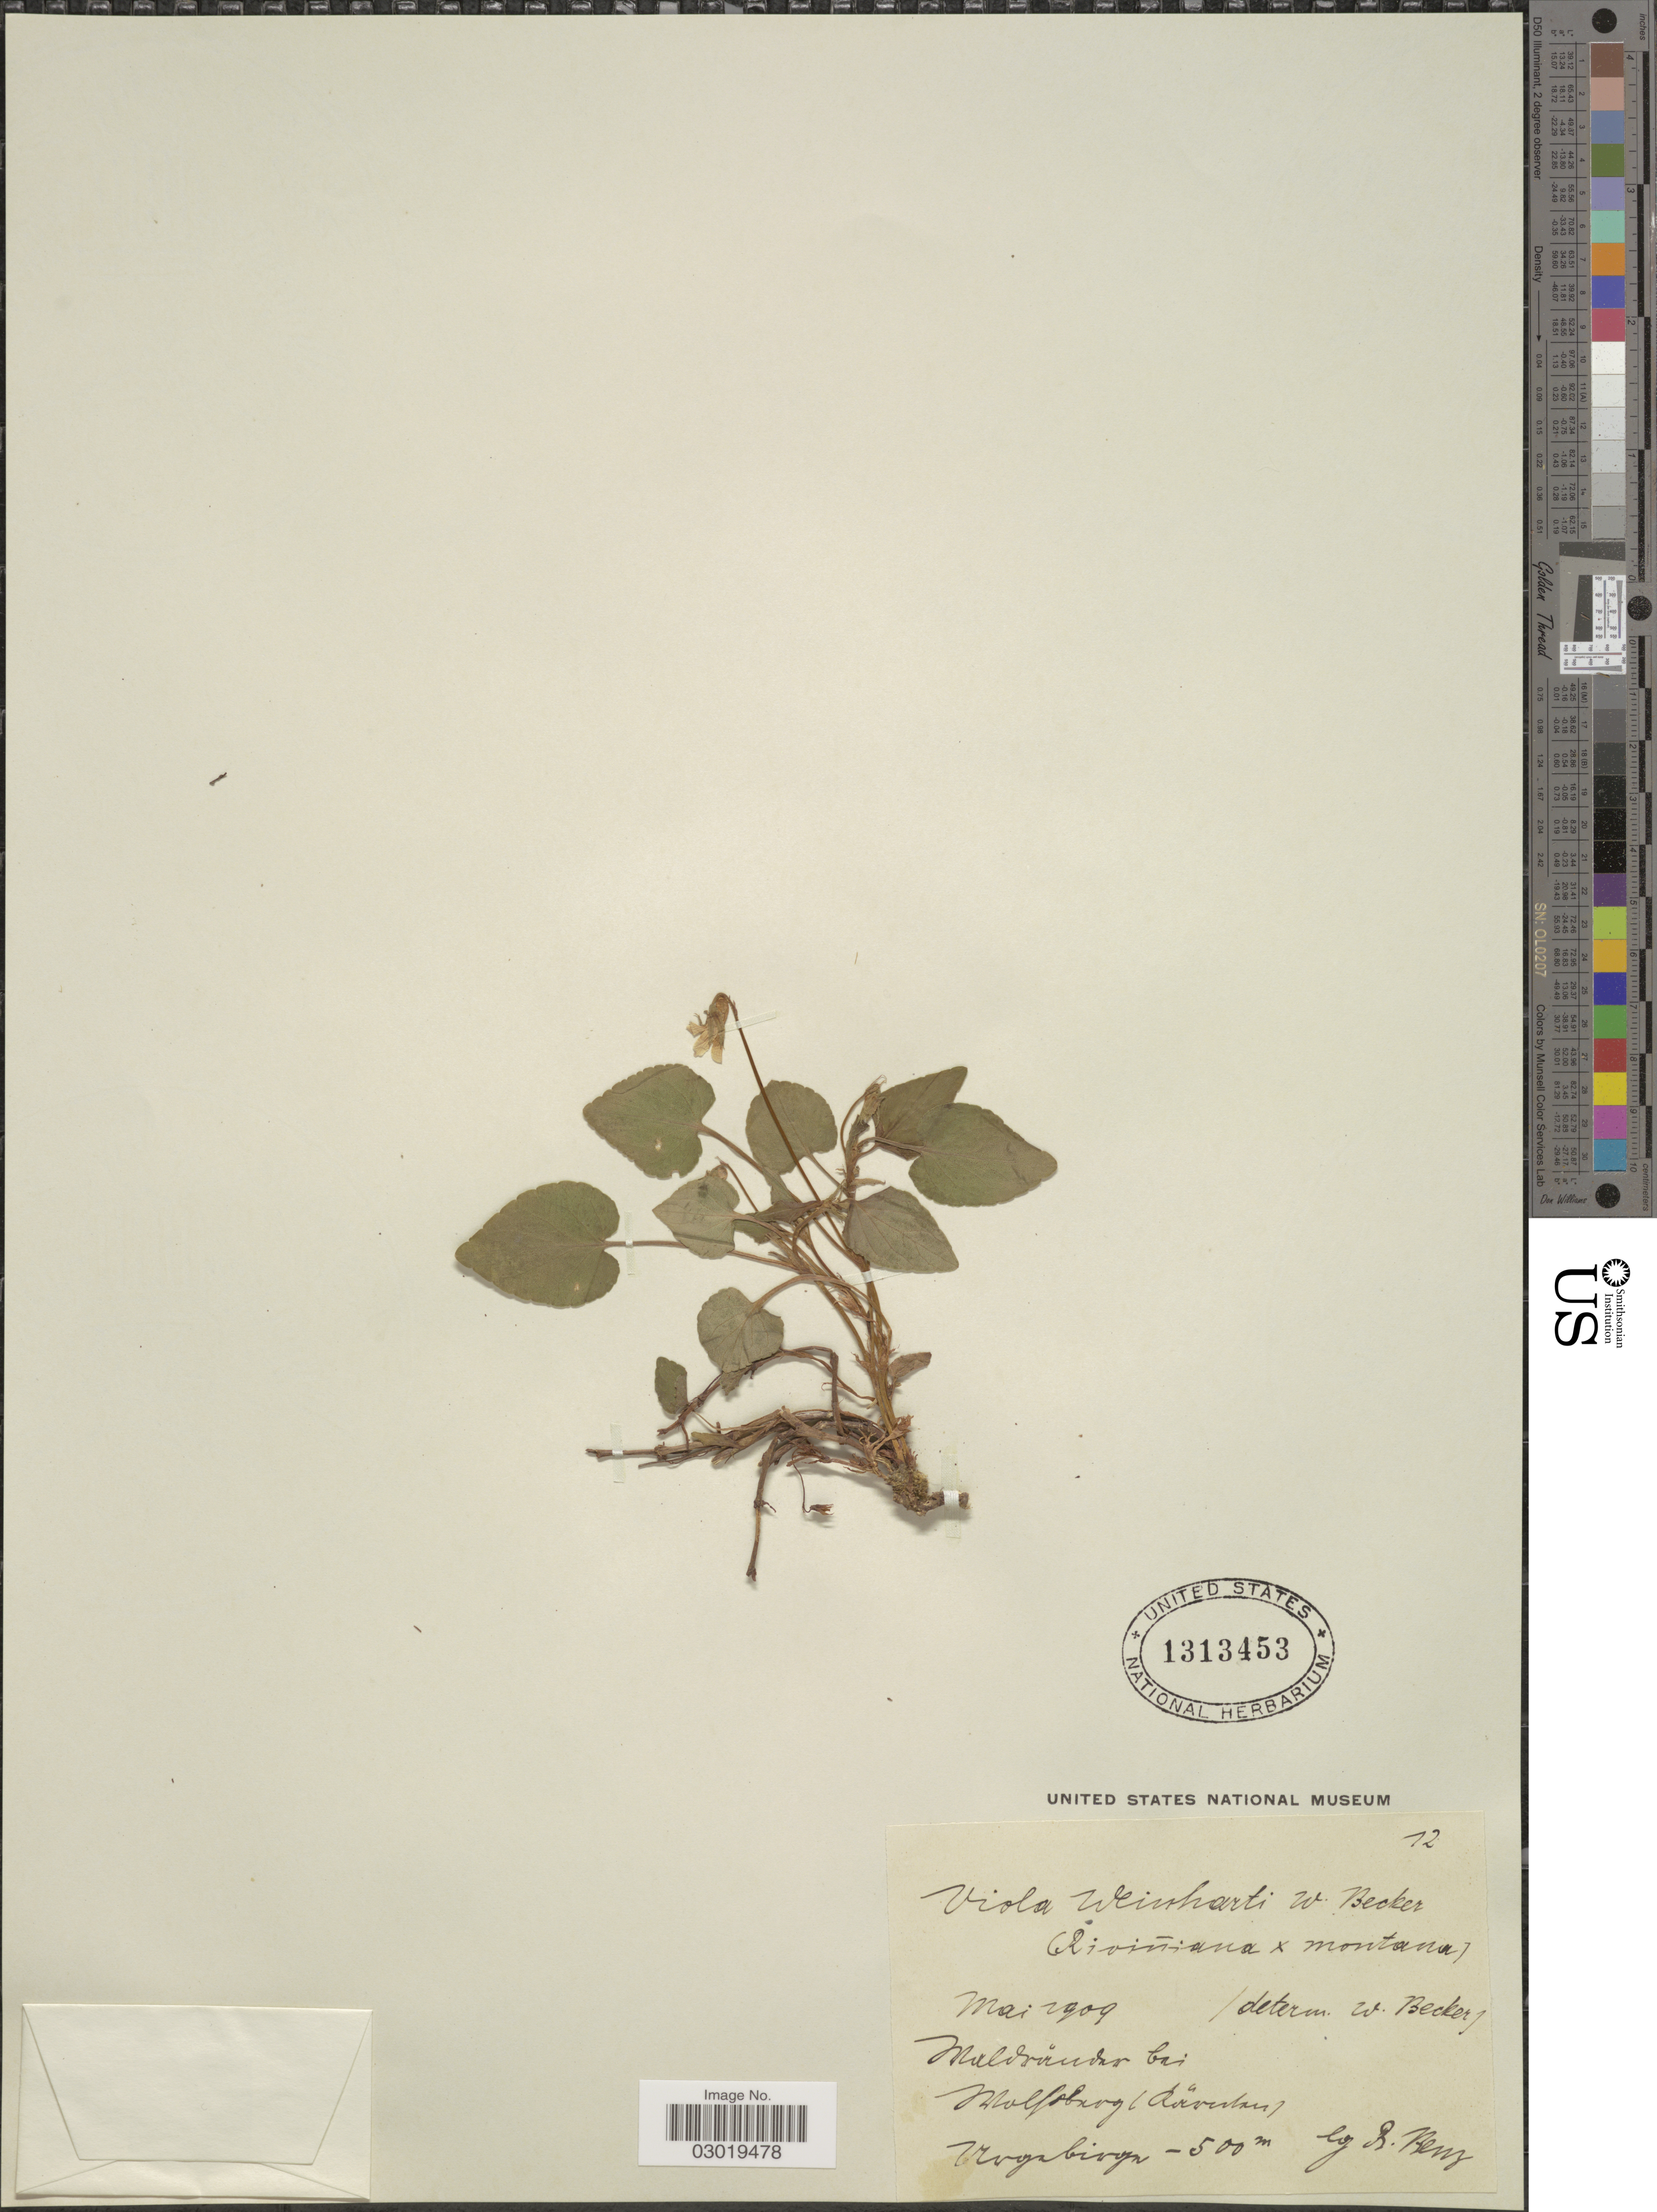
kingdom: Plantae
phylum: Tracheophyta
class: Magnoliopsida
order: Malpighiales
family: Violaceae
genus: Viola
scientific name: Viola weinhartii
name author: W. Becker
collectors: R. Benz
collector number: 12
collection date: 1909-05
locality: Waldwernder [interpreted] bei Wolfburg [interpreted] (Dunham [interpreted]) Urgnbirgn [interpreted].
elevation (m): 500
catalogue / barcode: US 1313453